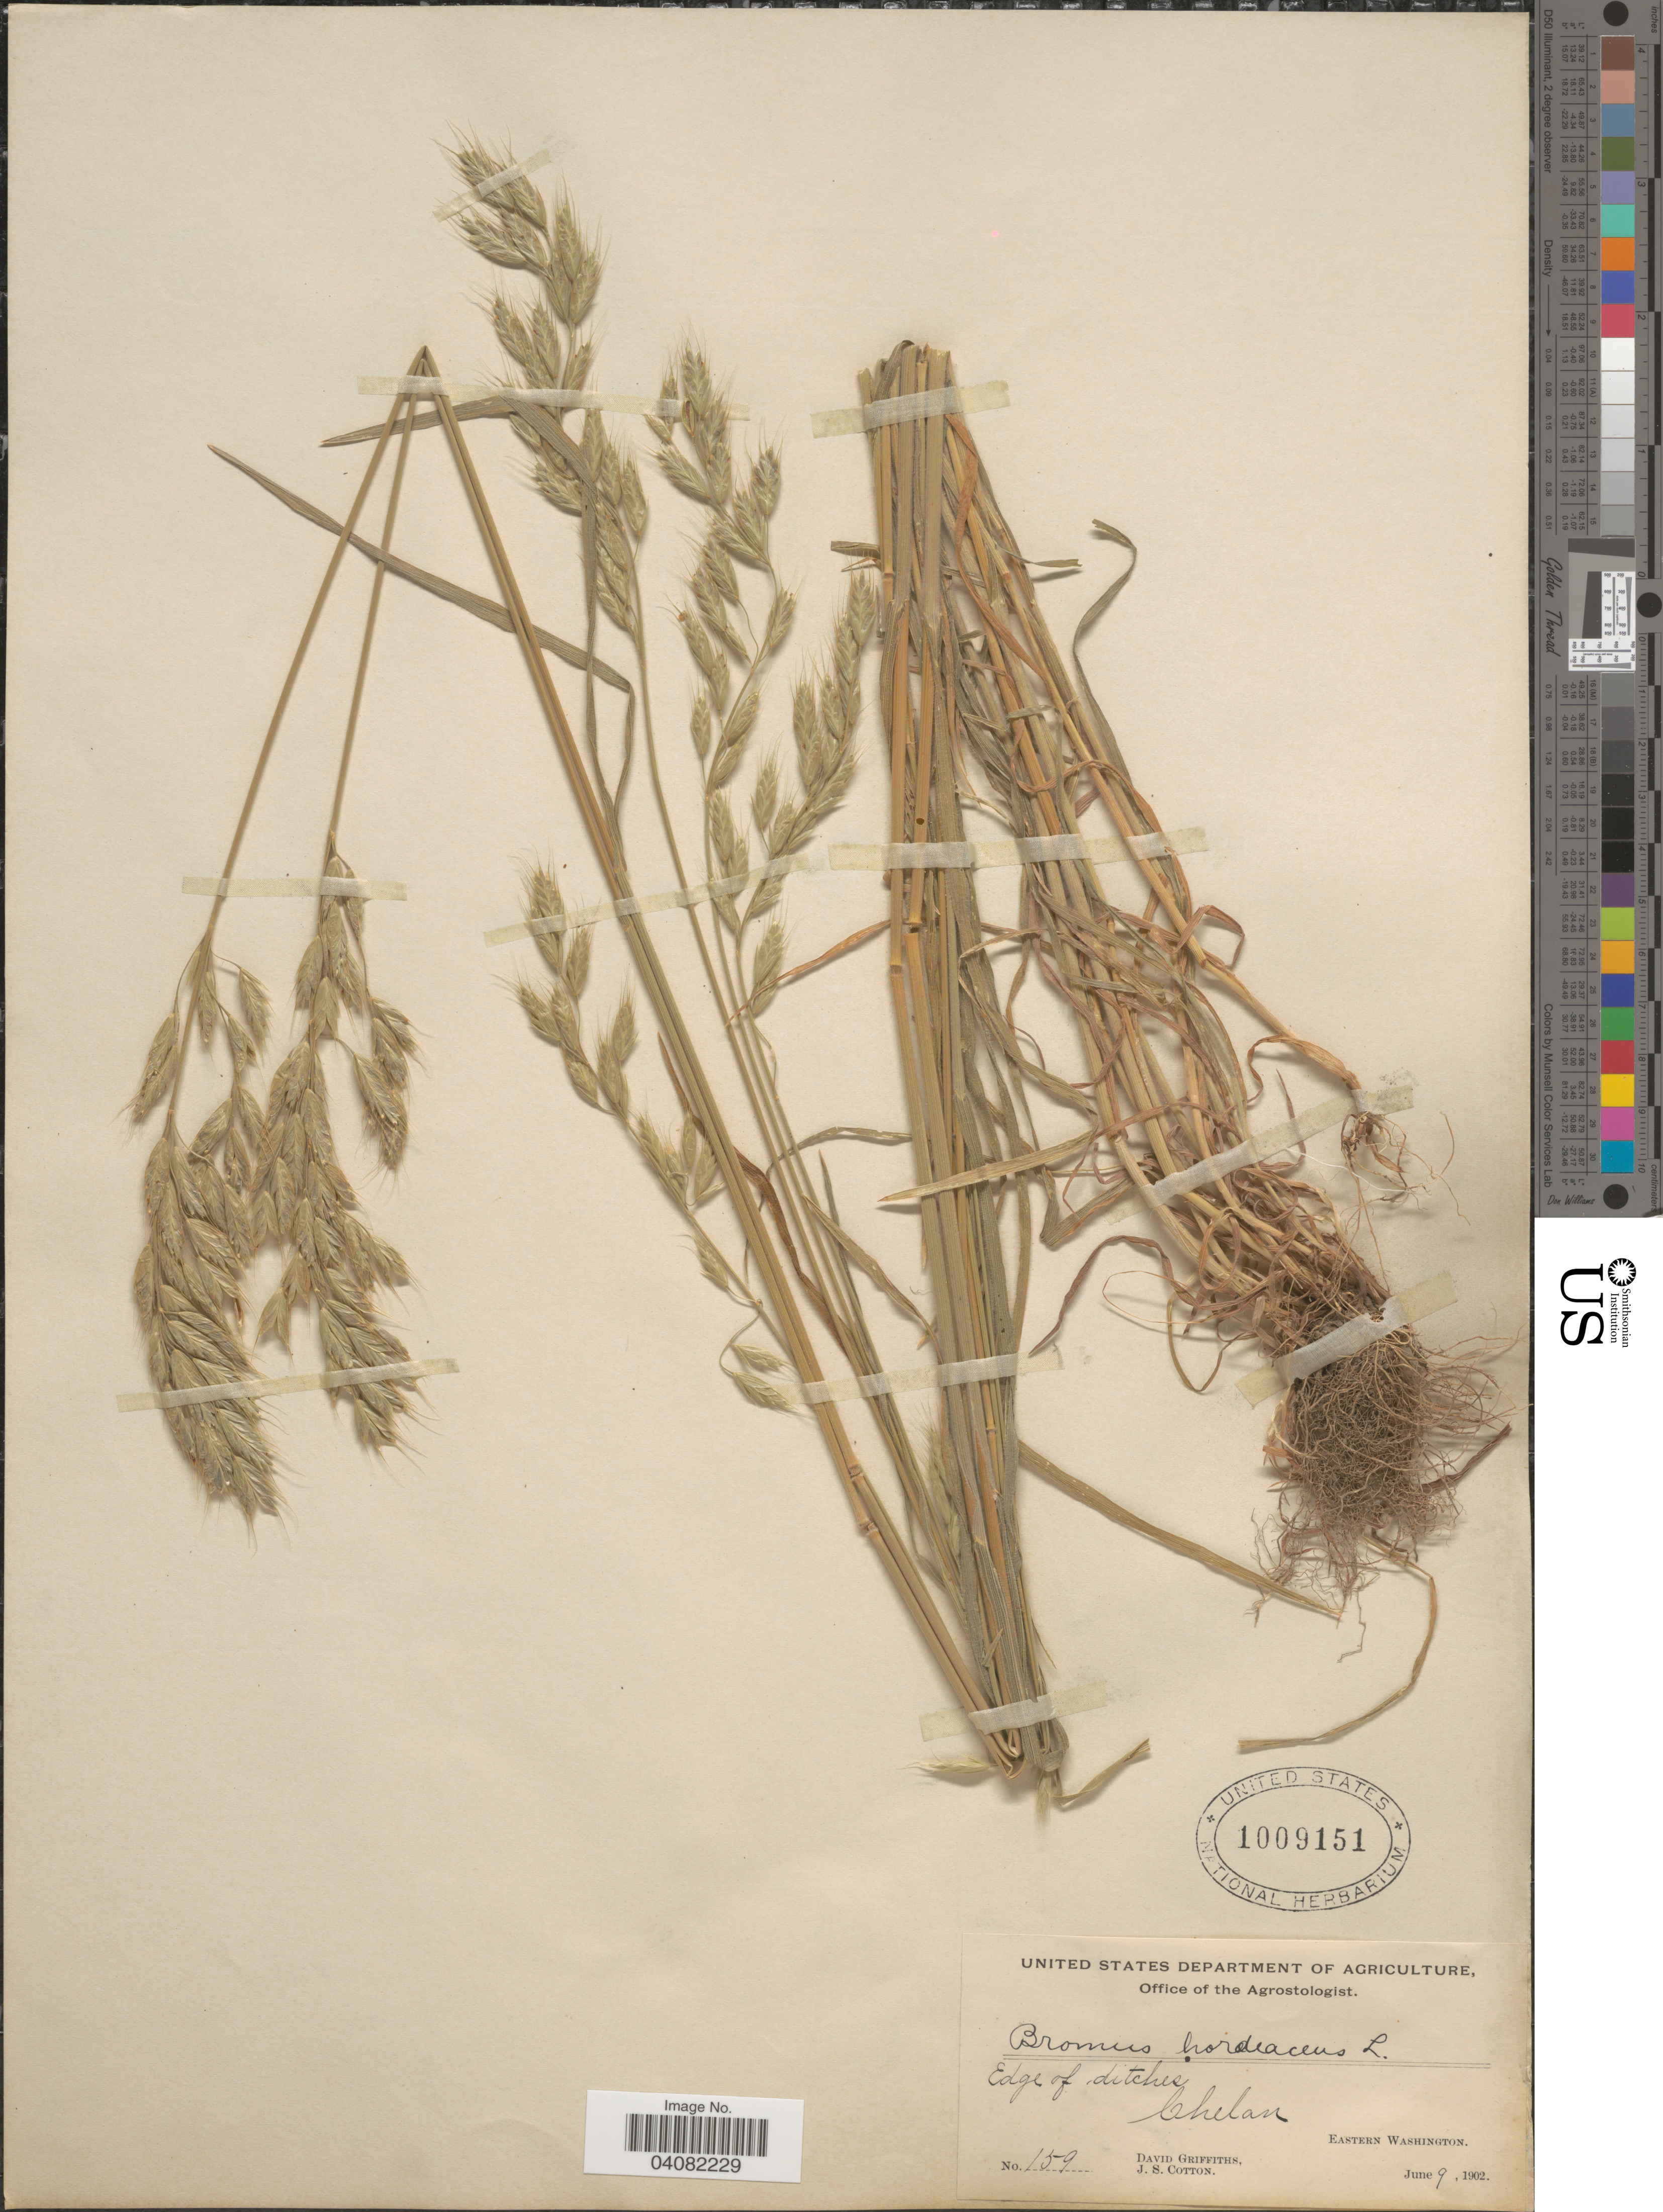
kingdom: Plantae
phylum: Tracheophyta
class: Liliopsida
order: Poales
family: Poaceae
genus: Bromus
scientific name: Bromus hordeaceus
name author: L.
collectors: D. Griffiths & J. S. Cotton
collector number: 159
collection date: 1902-06-09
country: United States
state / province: Washington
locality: Chelan. Eastern Washington.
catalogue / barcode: US 1009151